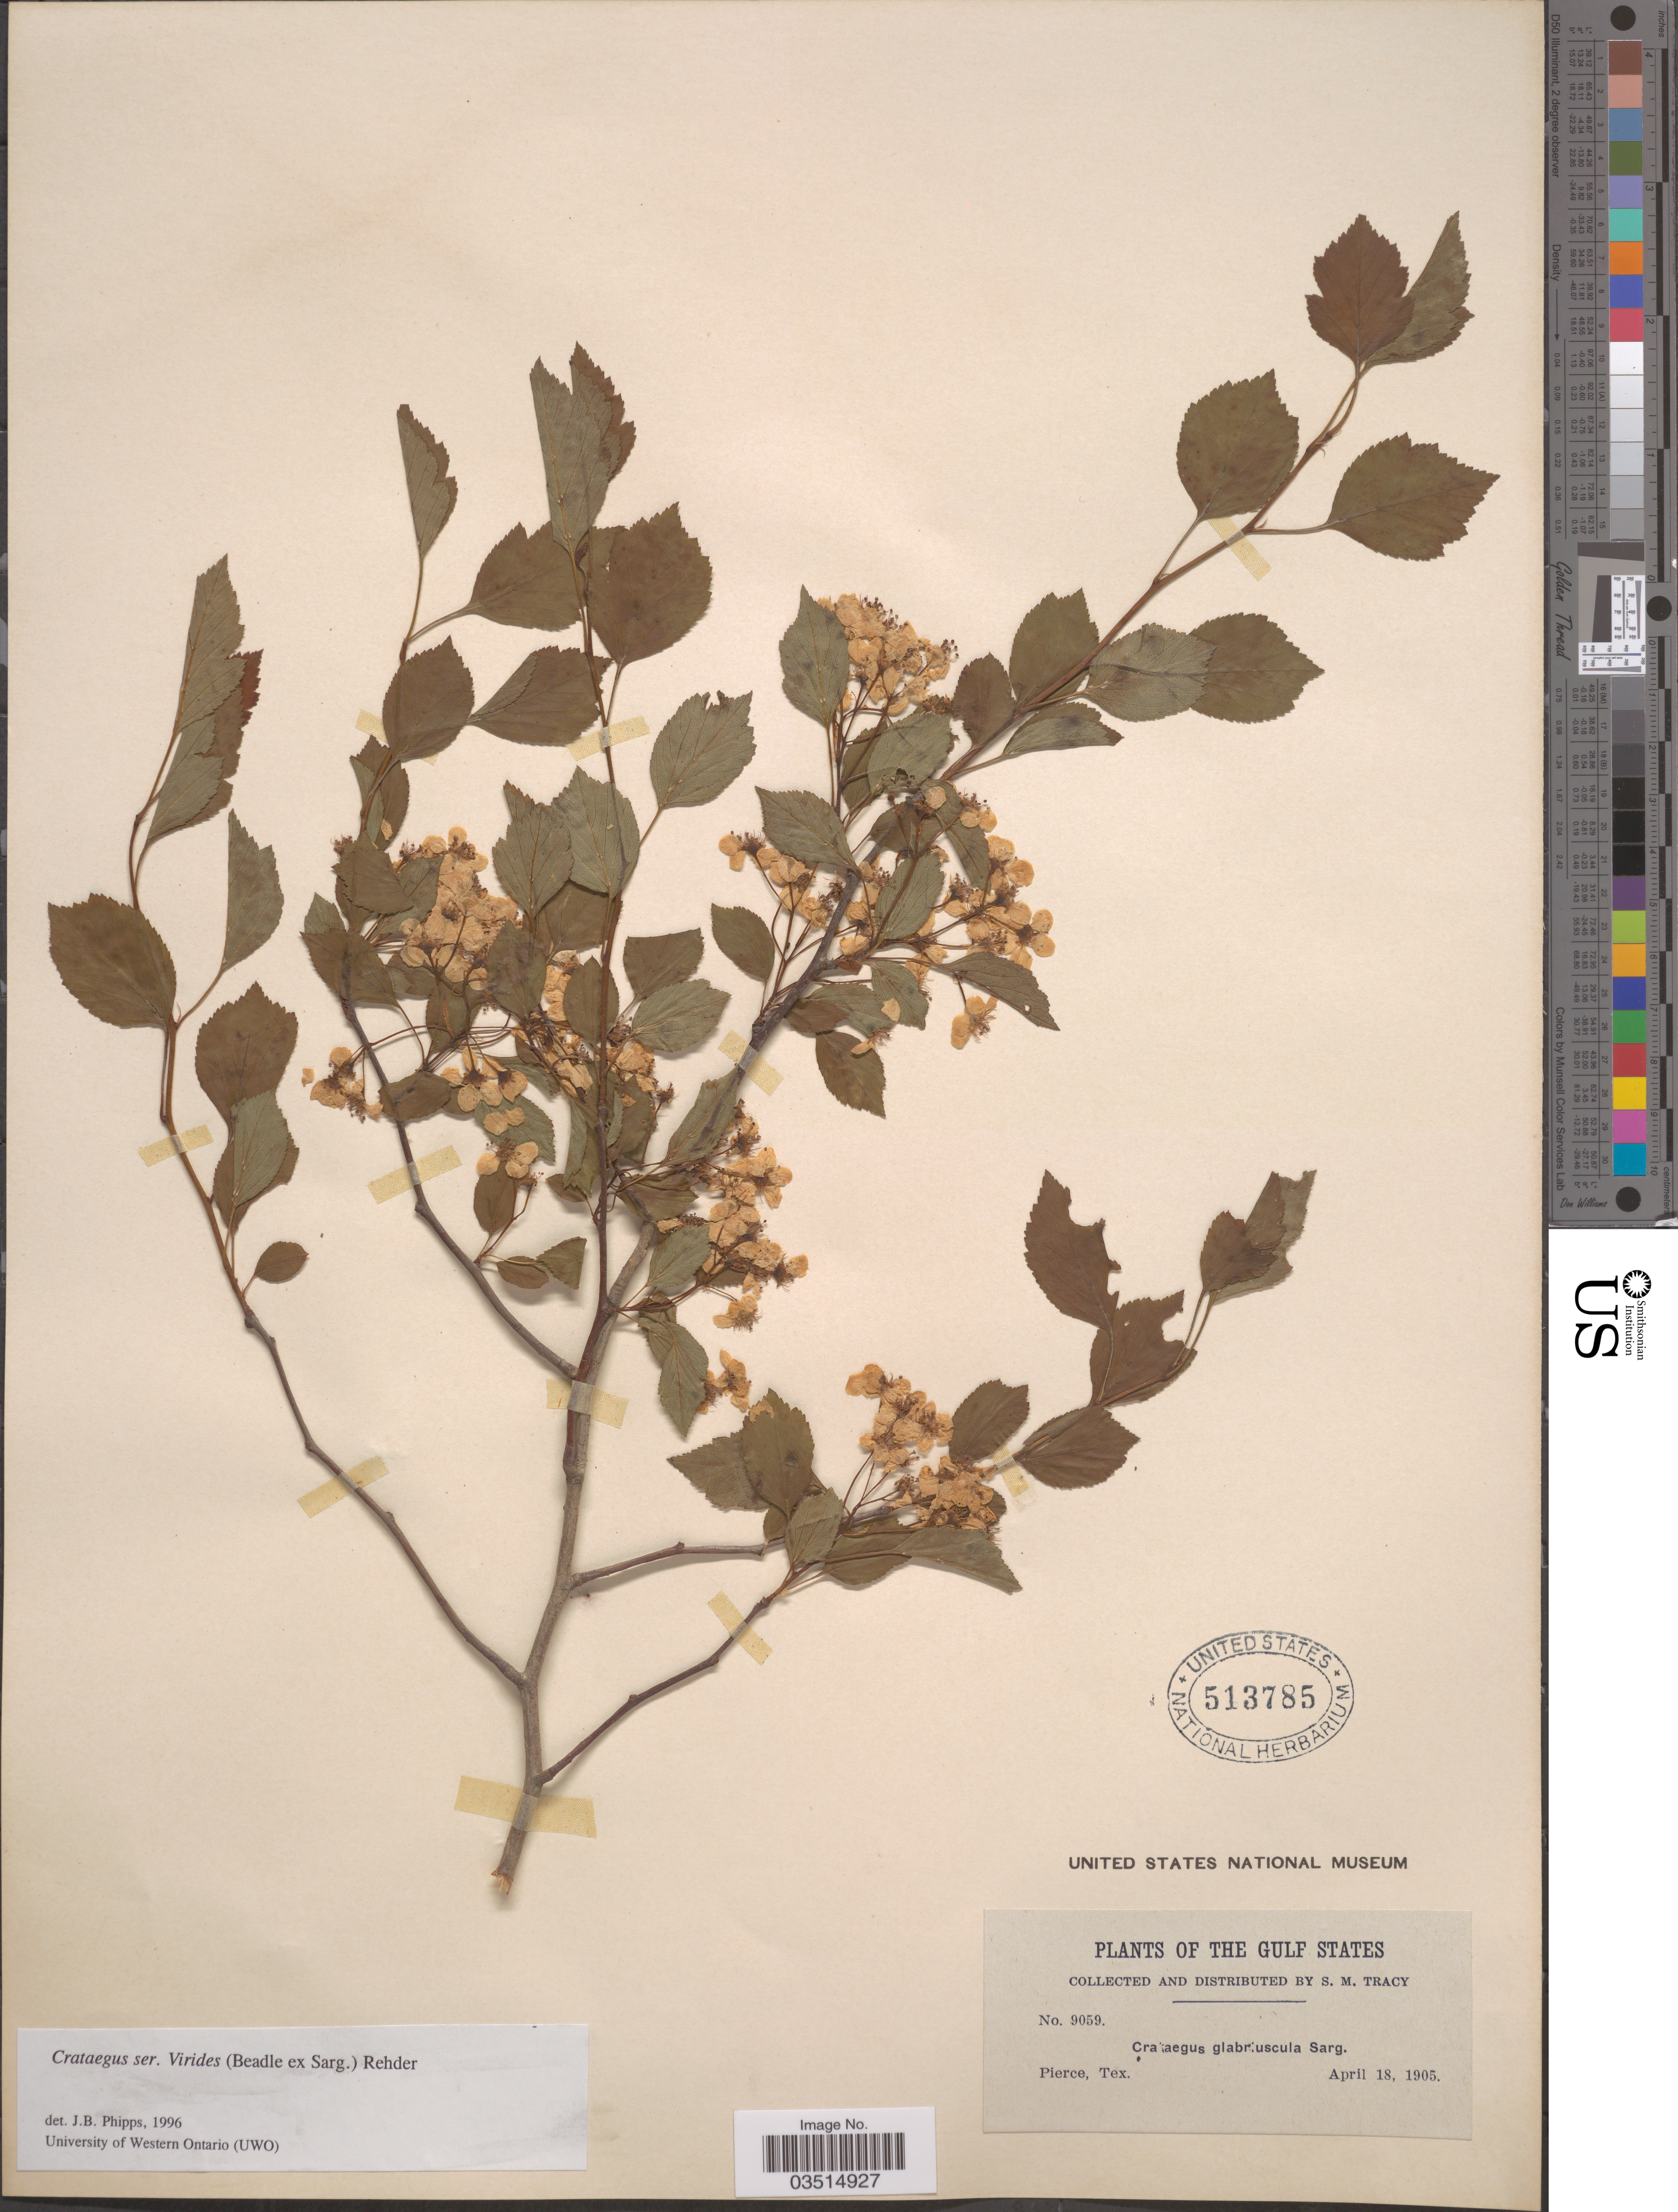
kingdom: Plantae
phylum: Tracheophyta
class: Magnoliopsida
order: Rosales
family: Rosaceae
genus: Crataegus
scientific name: Crataegus glabriuscula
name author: Sarg.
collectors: S. M. Tracy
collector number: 9059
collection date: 1905-04-18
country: United States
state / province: Texas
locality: The Gulf States. Pierce.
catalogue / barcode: US 513785